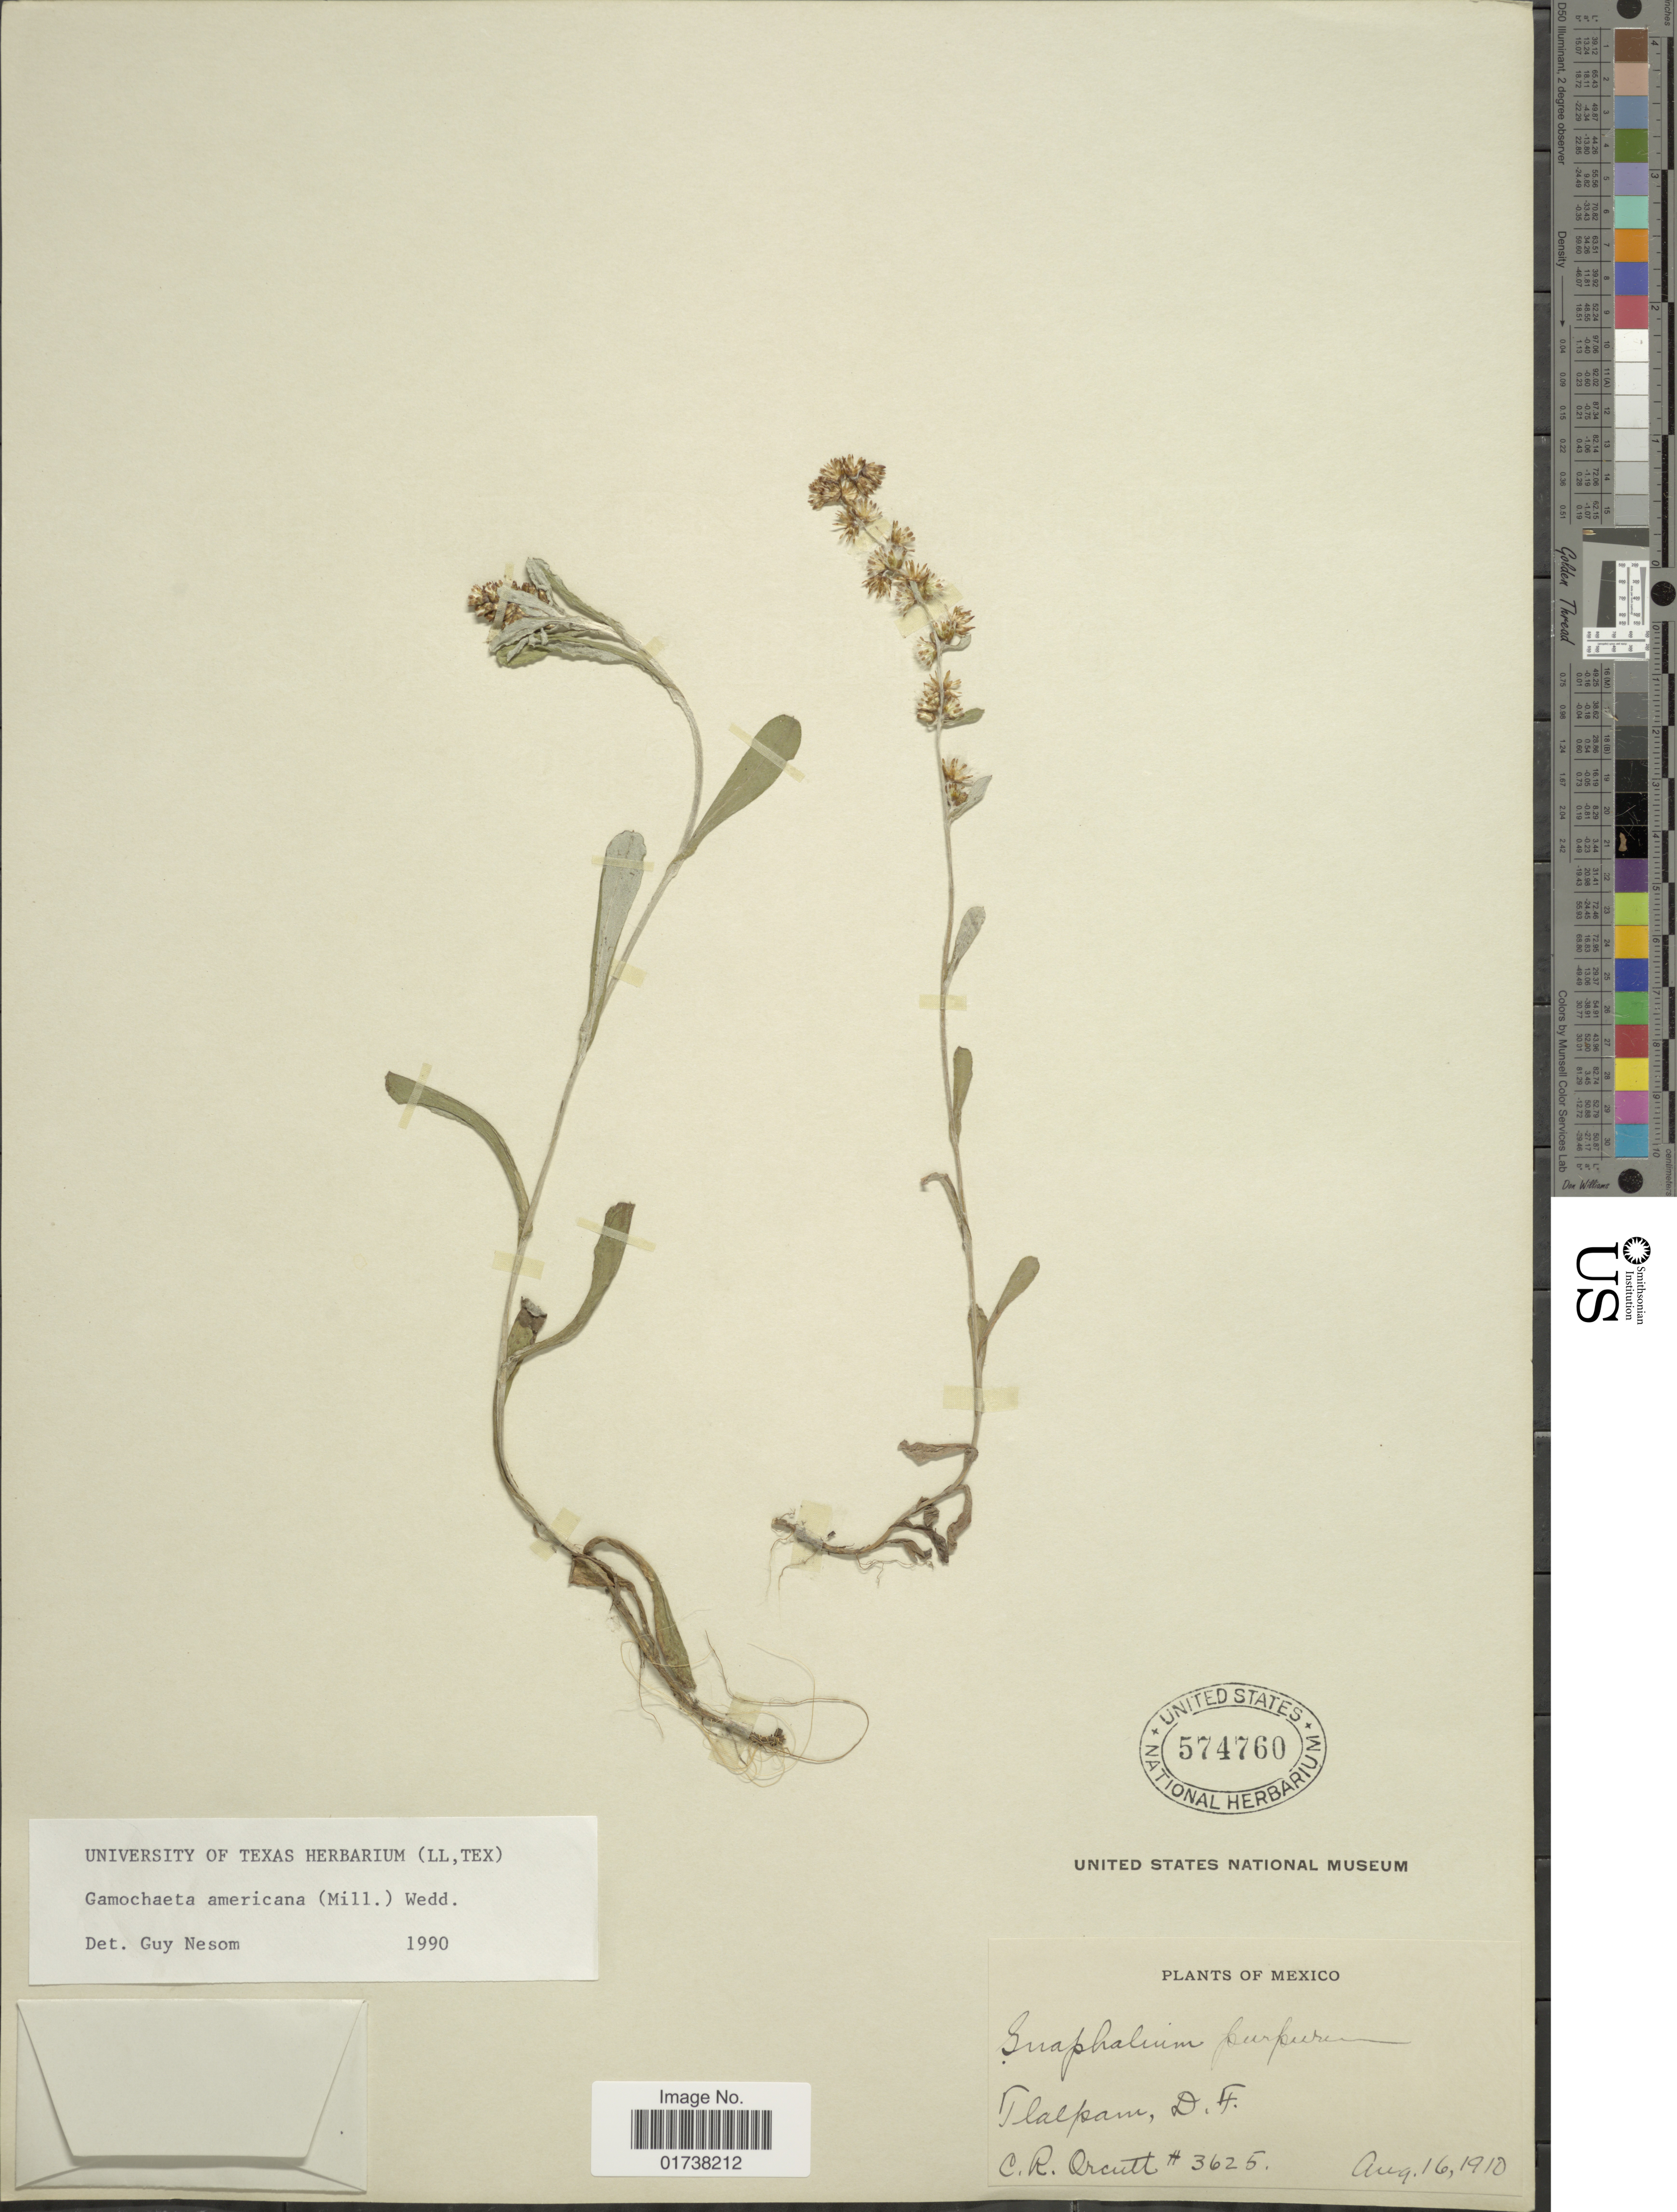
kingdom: Plantae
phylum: Tracheophyta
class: Magnoliopsida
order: Asterales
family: Asteraceae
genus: Gamochaeta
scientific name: Gamochaeta americana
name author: (Mill.) Wedd.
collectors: C. R. Orcutt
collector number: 3625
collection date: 1910-08-16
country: Mexico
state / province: Distrito Federal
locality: Tlalpam, D.F.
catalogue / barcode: US 574760